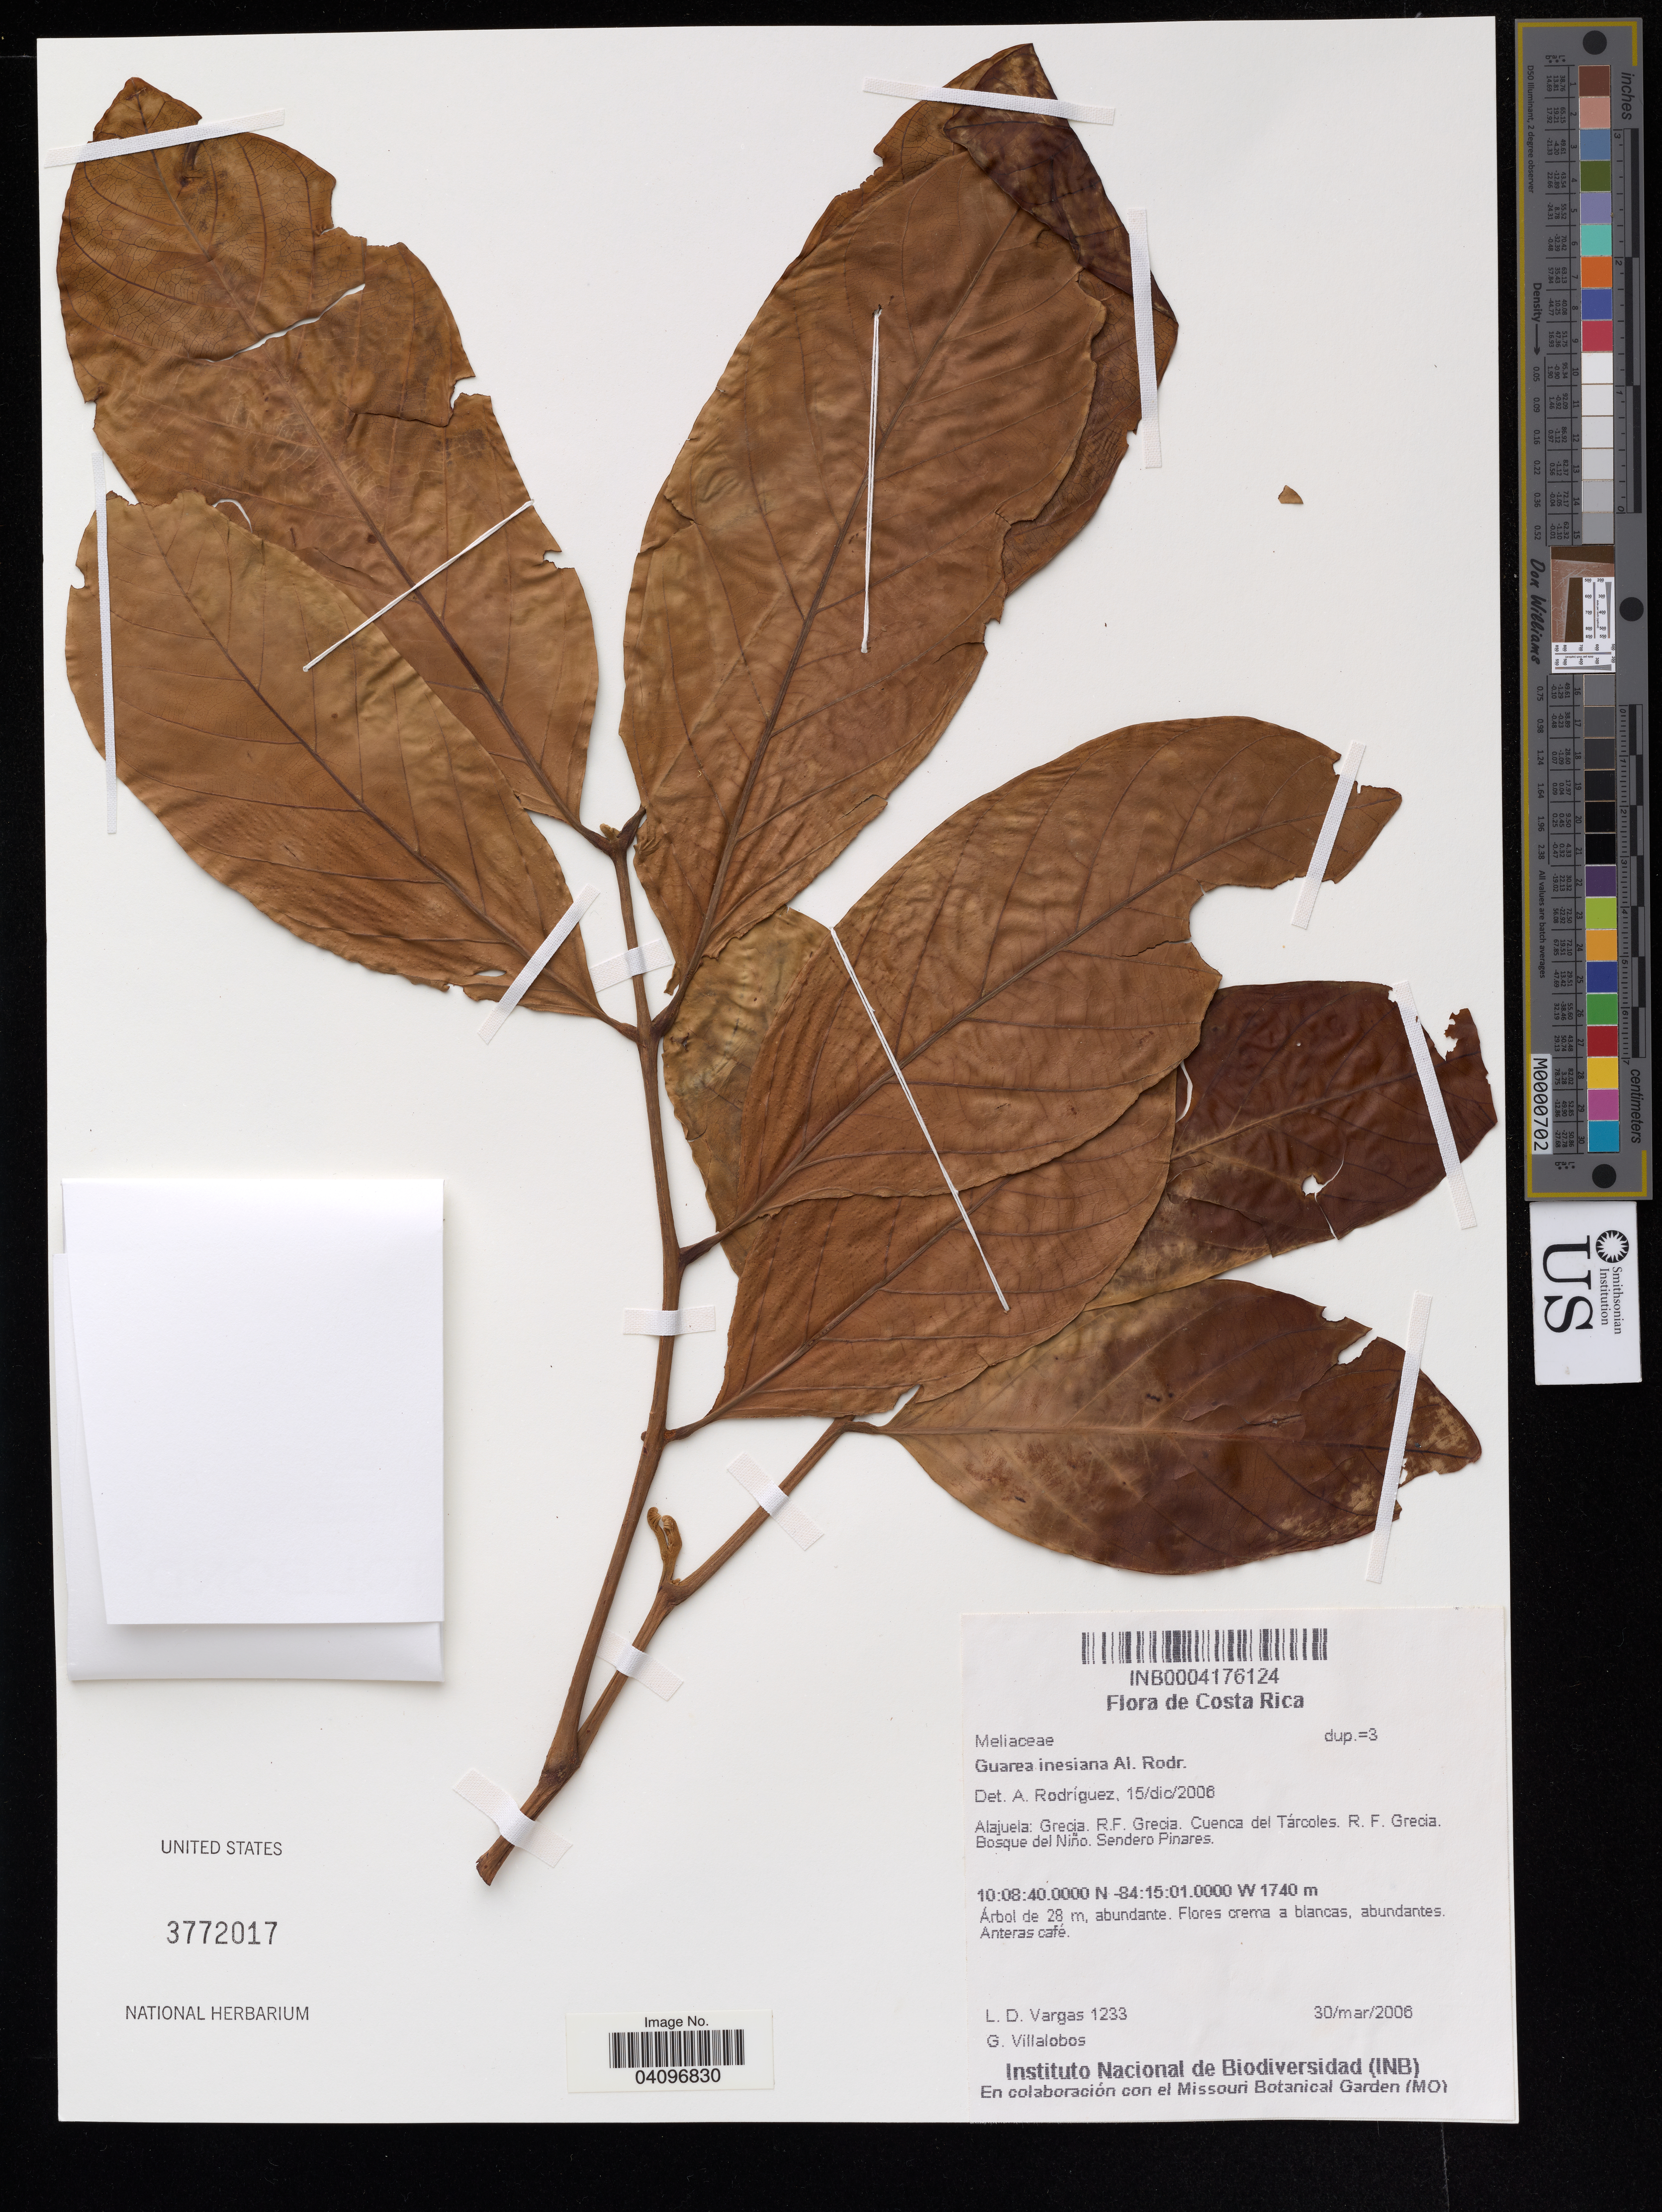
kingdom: Plantae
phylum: Tracheophyta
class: Magnoliopsida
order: Sapindales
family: Meliaceae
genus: Guarea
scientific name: Guarea inesiana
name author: Al. Rodr.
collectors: L. Vargas & G. Villalobos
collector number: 1233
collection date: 2006-03-30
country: Costa Rica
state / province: Alajuela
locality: Grecia. R.F. Grecia. Cuenca del Tárcoles. R. F. Grecia. Bosque del Niño. Sendero Pinares.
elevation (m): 1740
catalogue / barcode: US 3772017